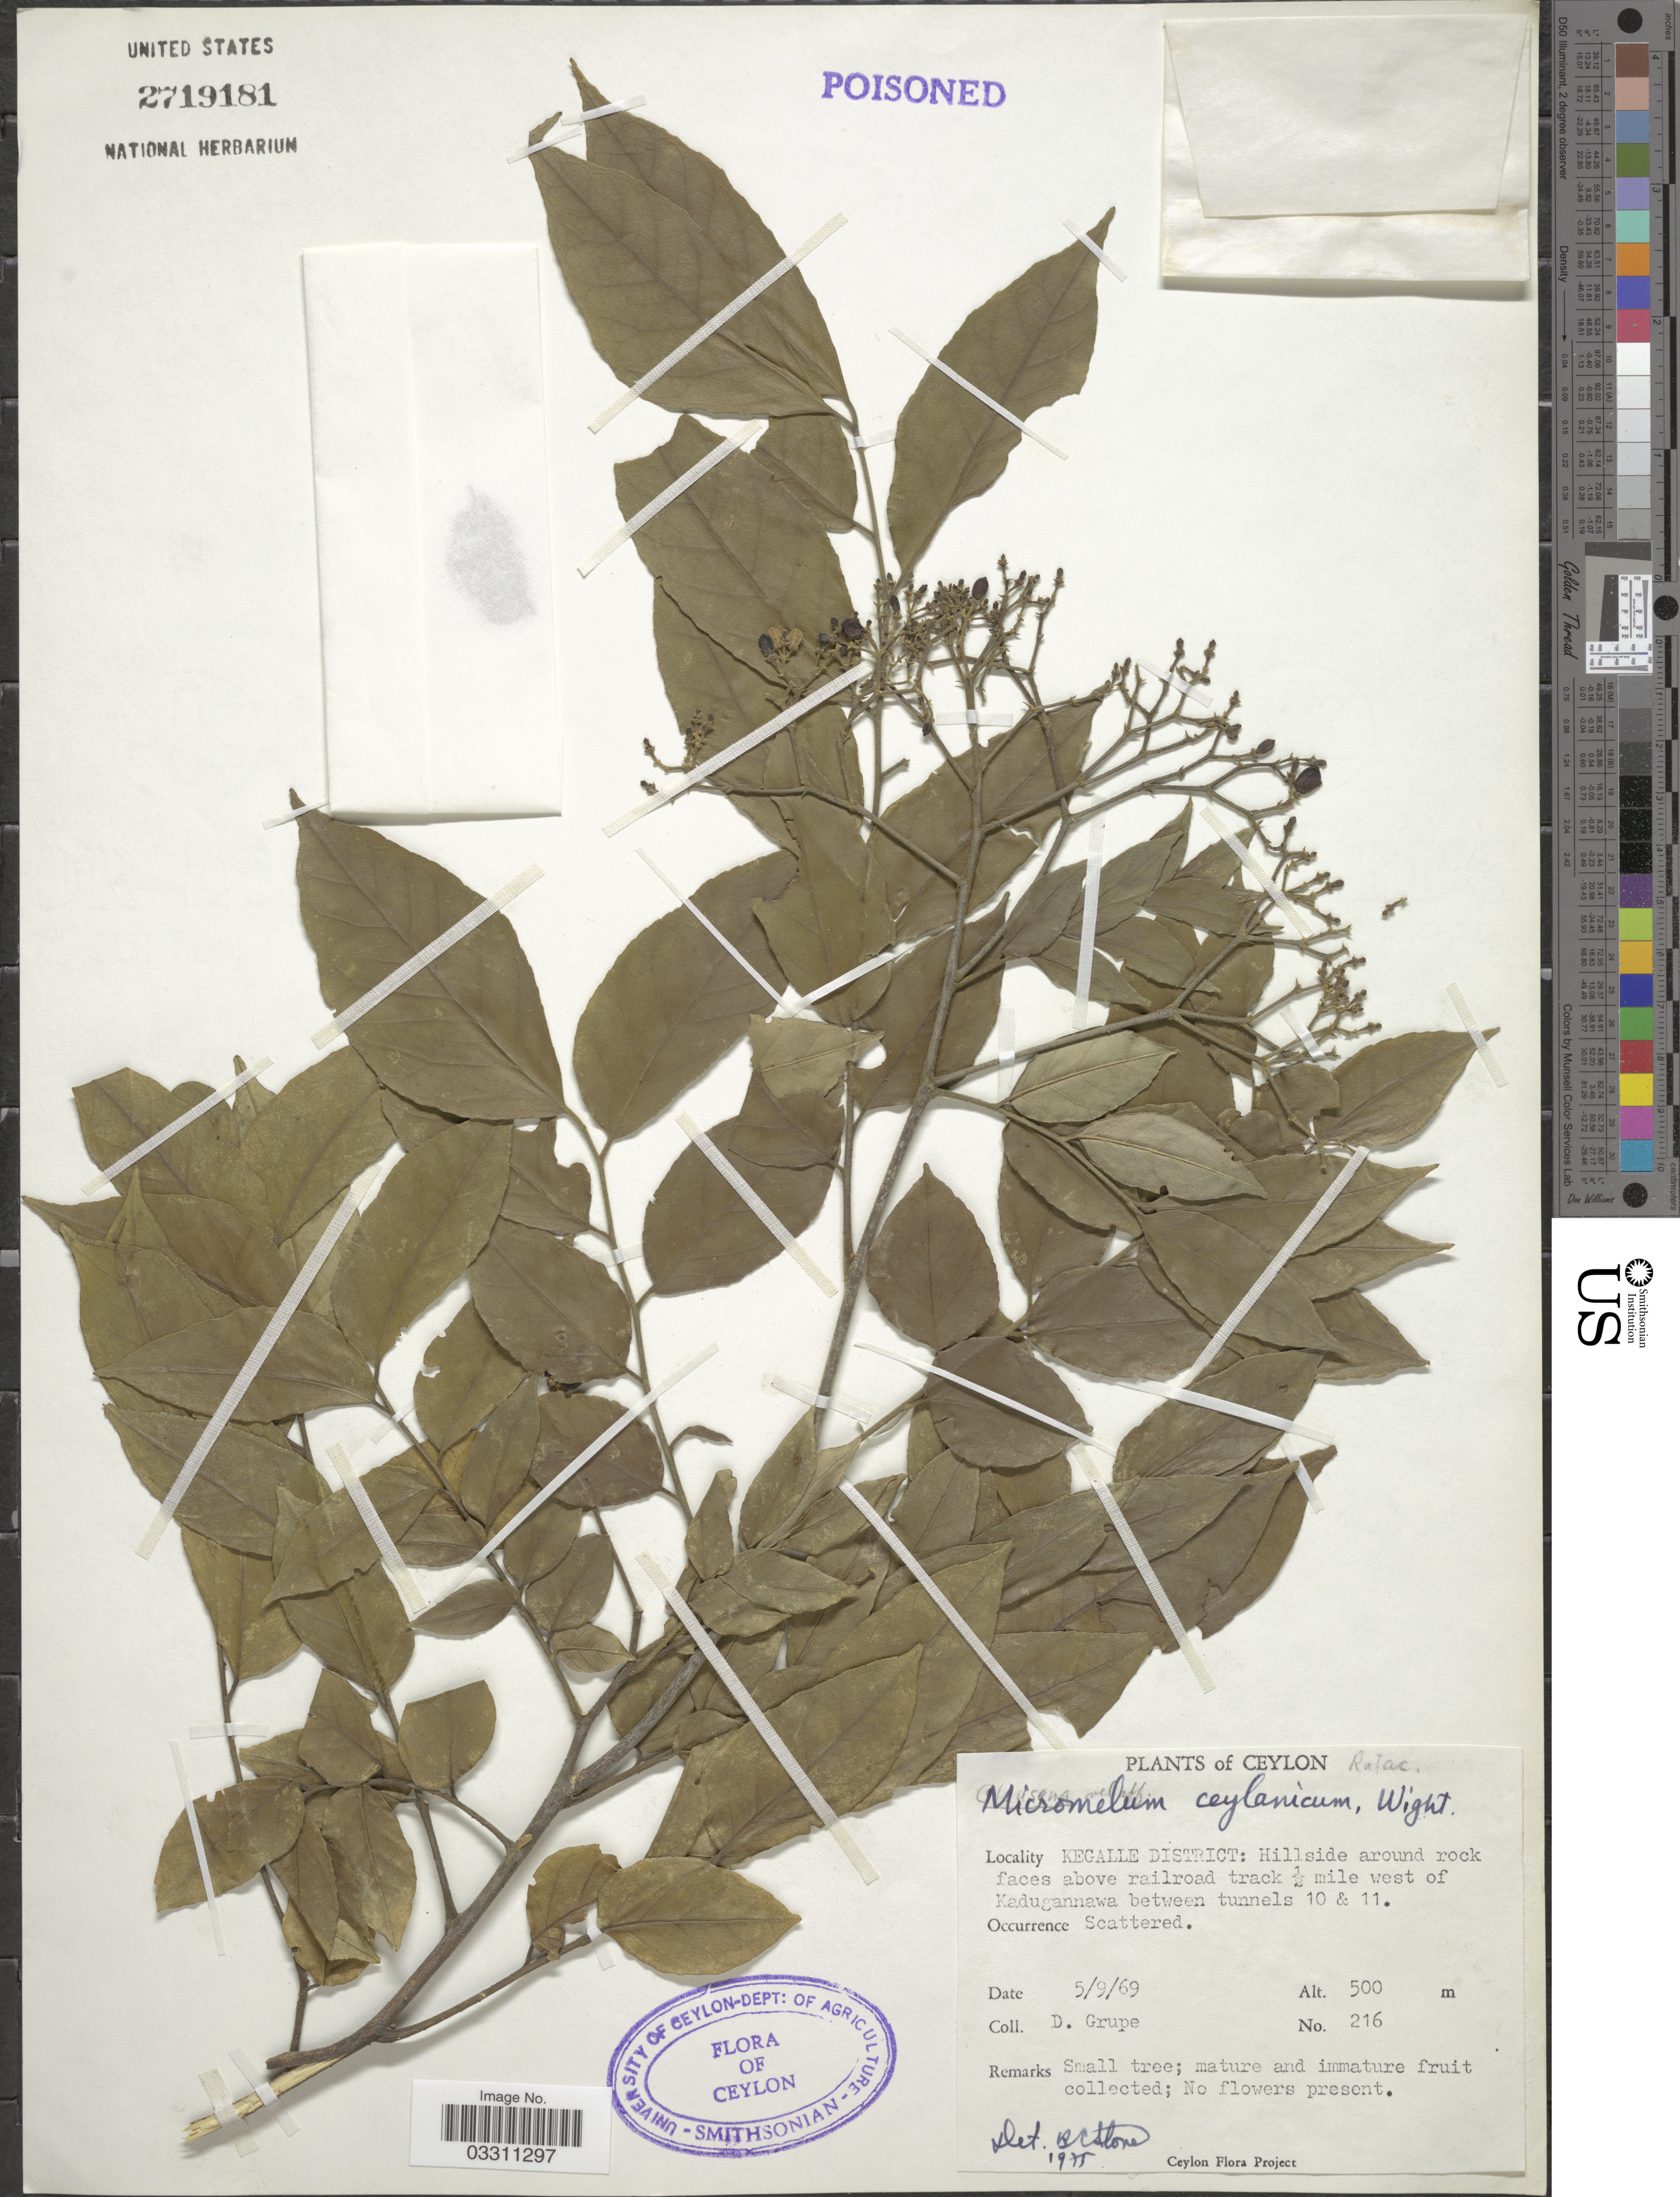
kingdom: Plantae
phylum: Tracheophyta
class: Magnoliopsida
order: Sapindales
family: Rutaceae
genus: Micromelum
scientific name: Micromelum ceylanicum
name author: Wight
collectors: D. Grupe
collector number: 216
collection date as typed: Transcribed d/m/y: 5/9/69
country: Sri Lanka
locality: Ceylon. Kegalle District: Hillside around rock faces above railrod track ½ mile west of Kadugannawa between tunnels 10 & 11.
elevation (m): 500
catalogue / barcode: US 2719181